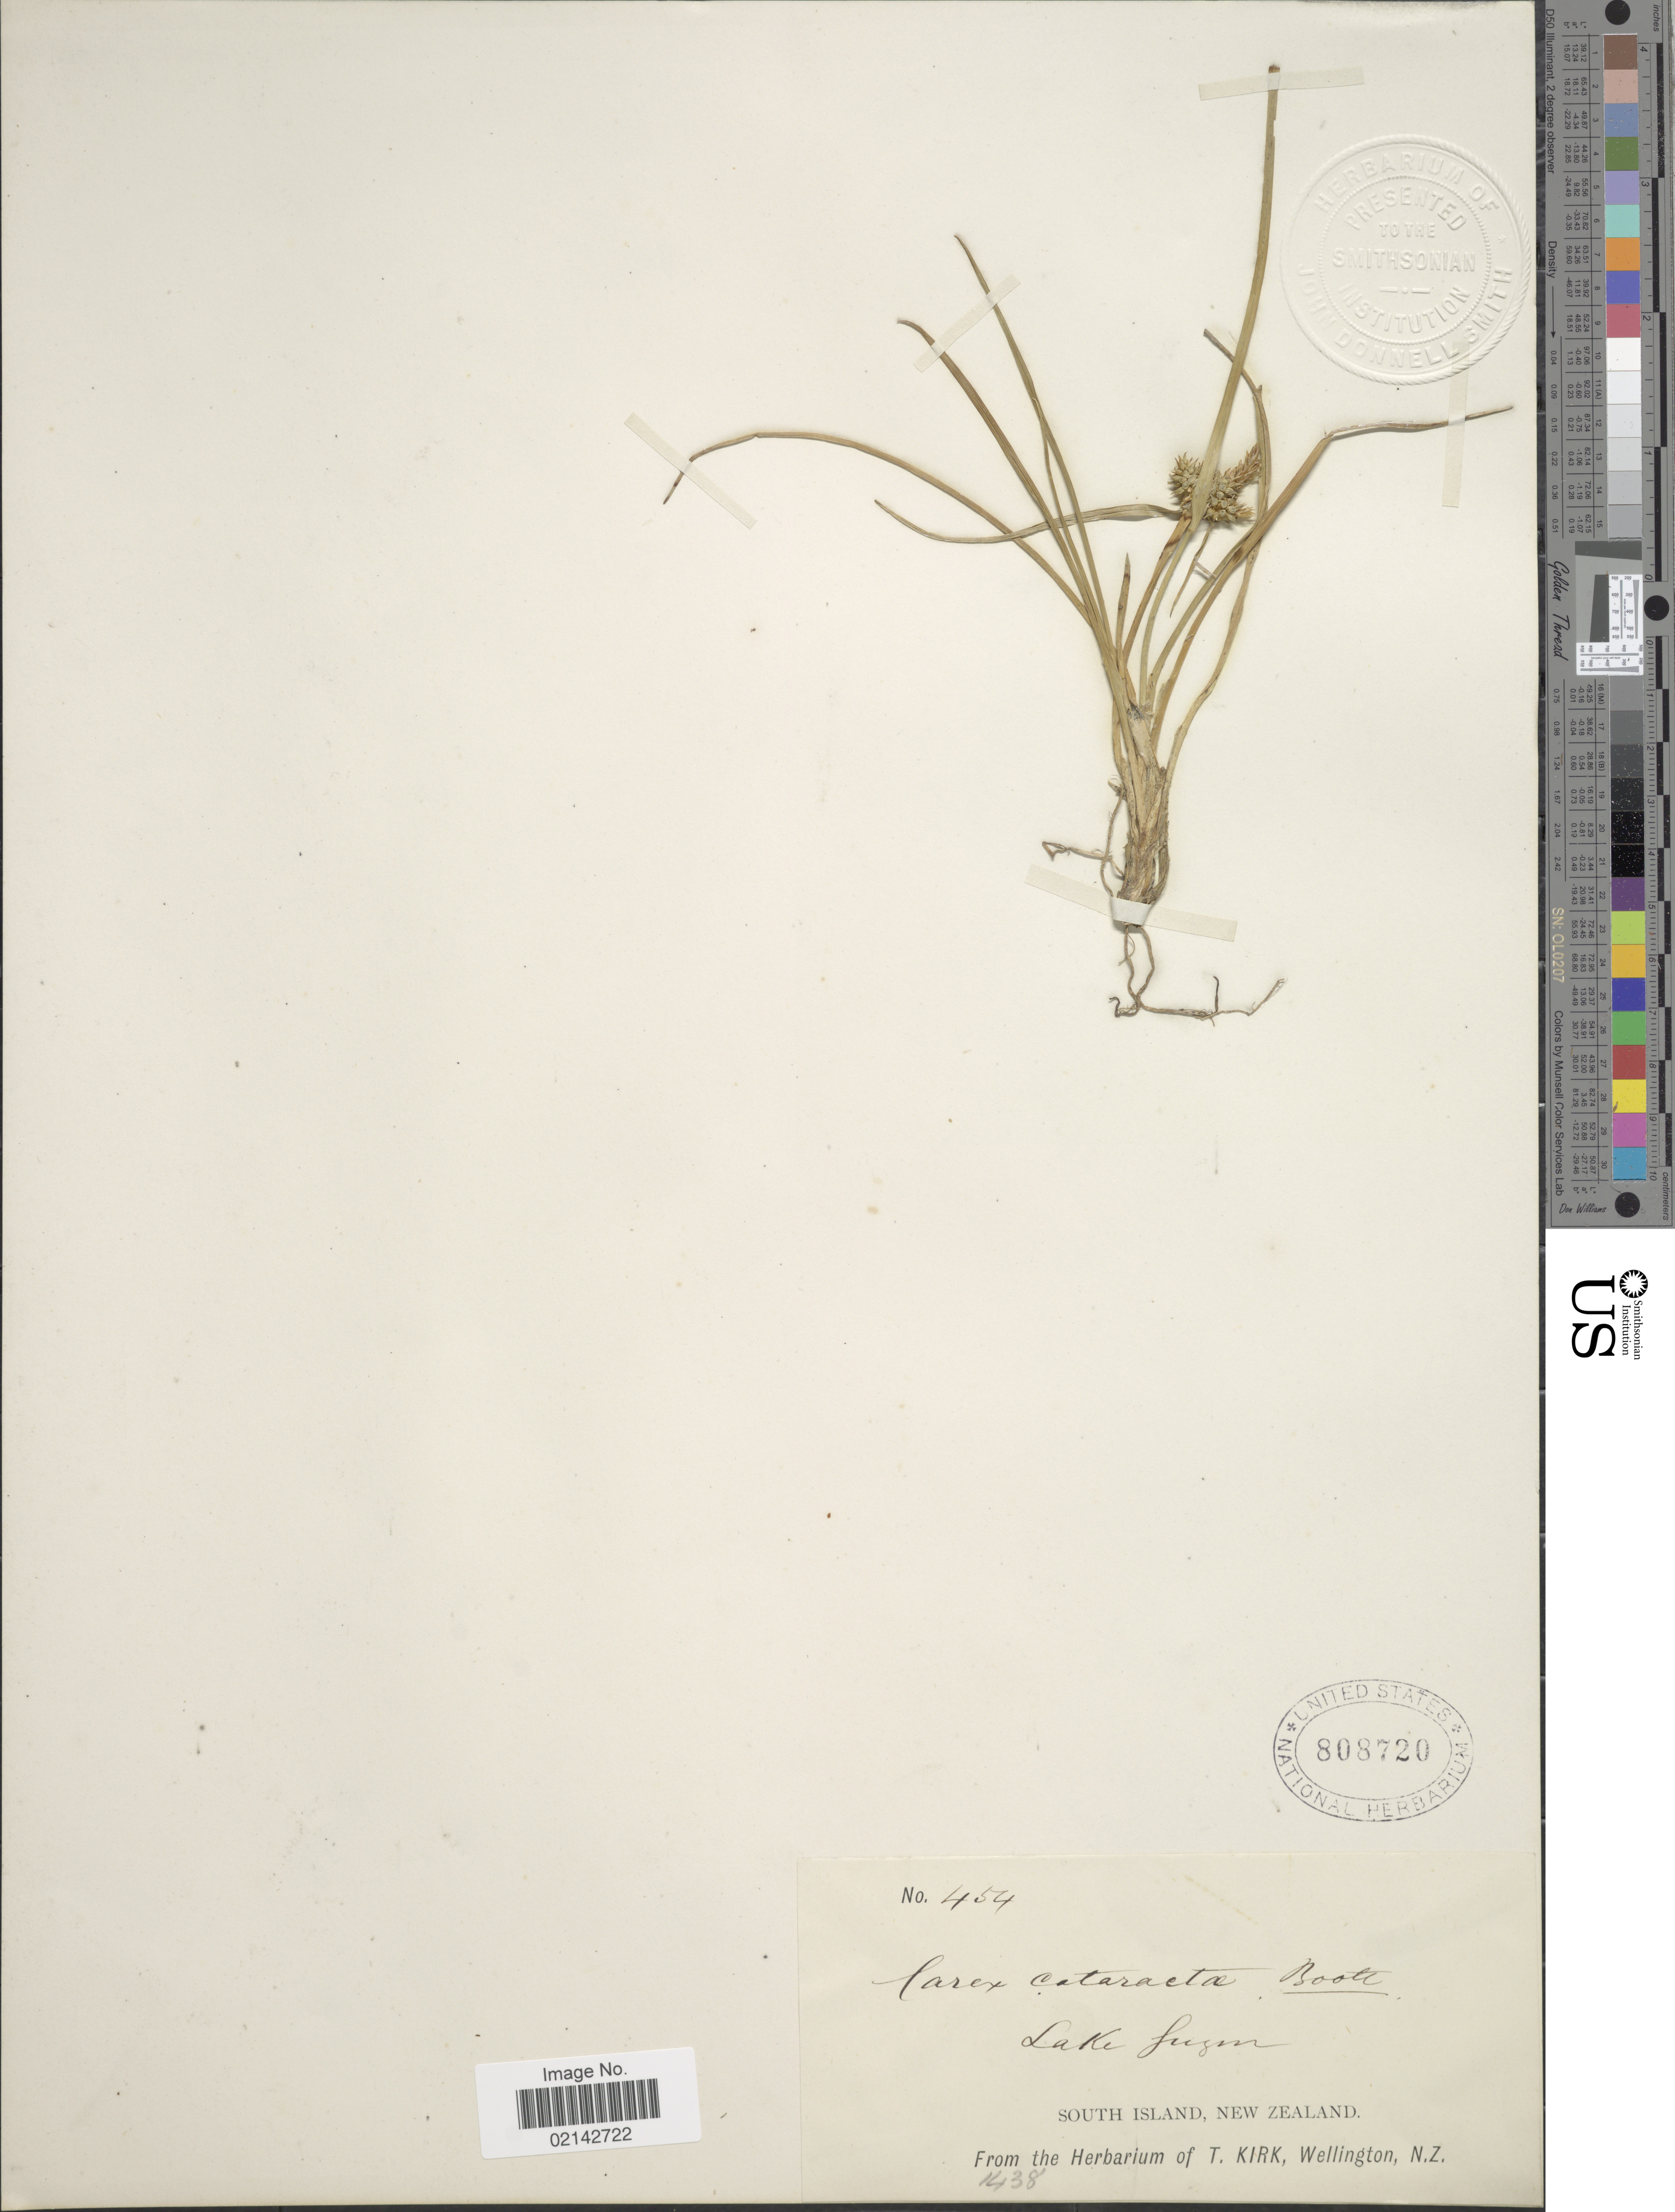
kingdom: Plantae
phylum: Tracheophyta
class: Liliopsida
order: Poales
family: Cyperaceae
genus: Carex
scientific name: Carex cataractae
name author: R. Br.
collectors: ex Herb. T. Kirk, Wellington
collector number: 454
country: New Zealand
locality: Lake Guyon, South Island.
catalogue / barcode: US 808720